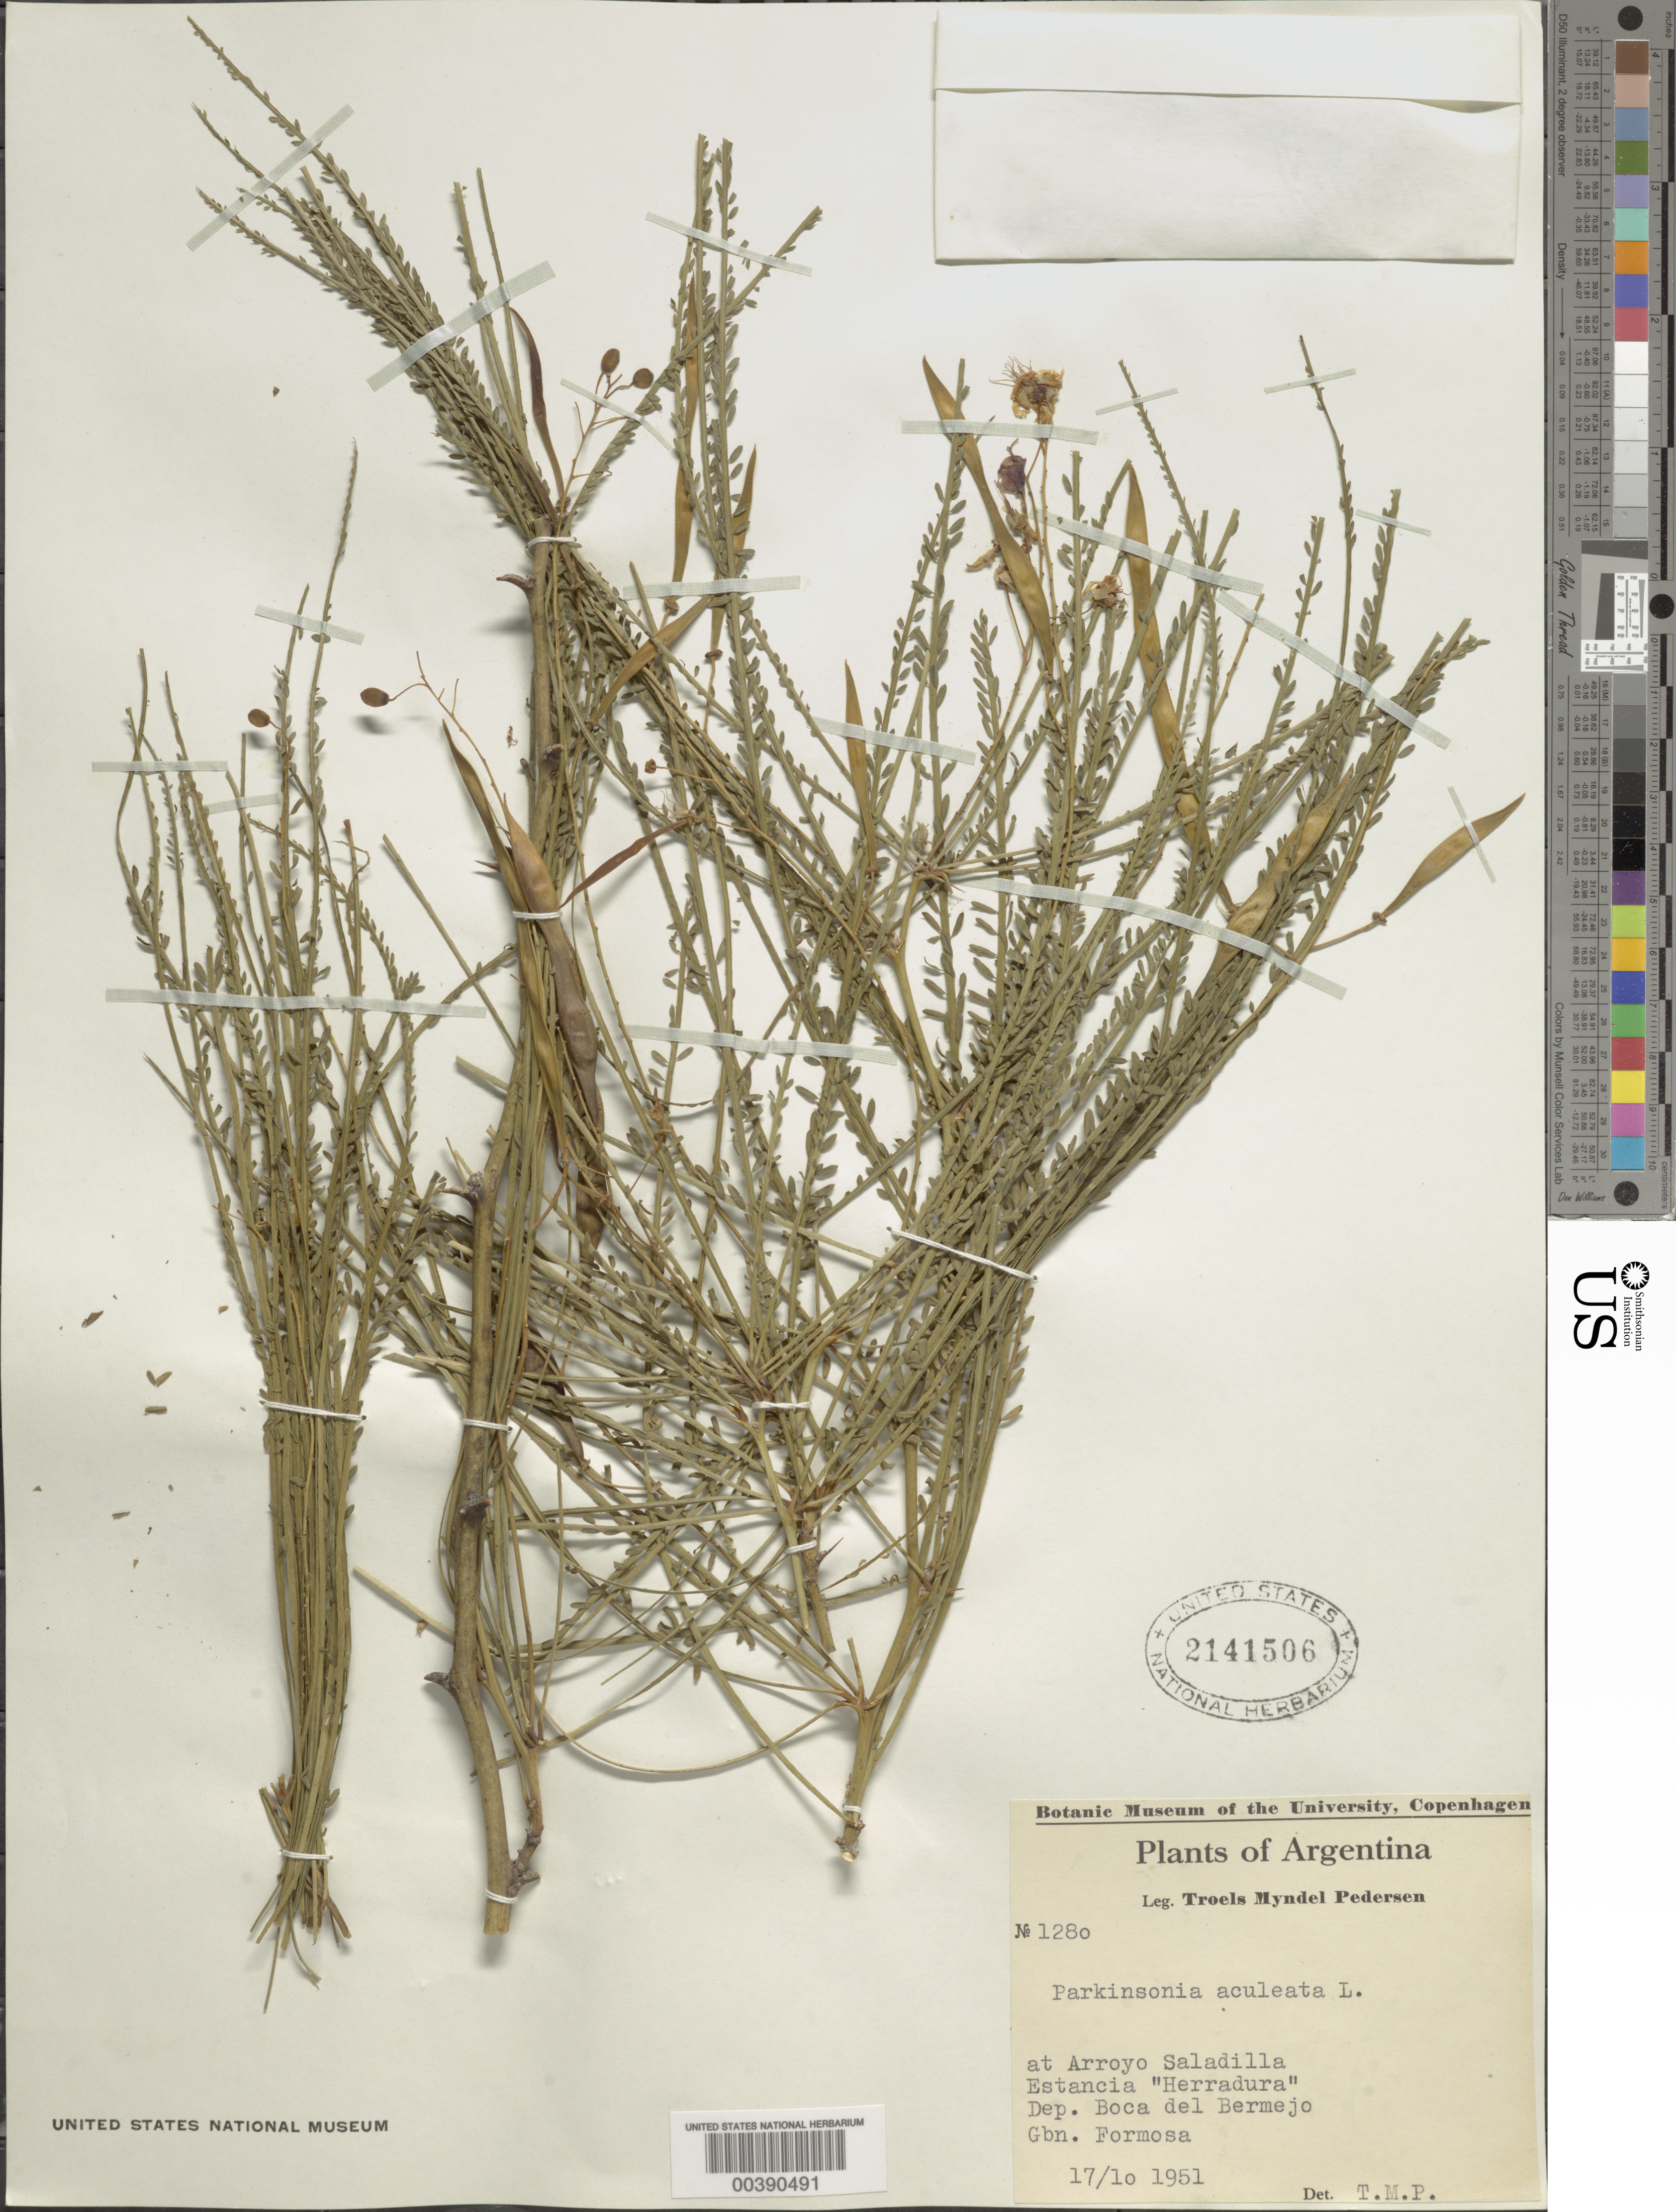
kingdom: Plantae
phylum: Tracheophyta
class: Magnoliopsida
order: Fabales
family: Fabaceae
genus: Parkinsonia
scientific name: Parkinsonia aculeata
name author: L.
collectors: T. M. Pedersen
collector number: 1280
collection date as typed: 17 Oct 1951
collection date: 1951-10-17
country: Argentina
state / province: Formosa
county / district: Bermejo ?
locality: Dept. Boca del Bermejo [= Departamento de Bermejo?], at Arroyo Saladilla estancia "Herradura"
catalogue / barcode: US 2141506